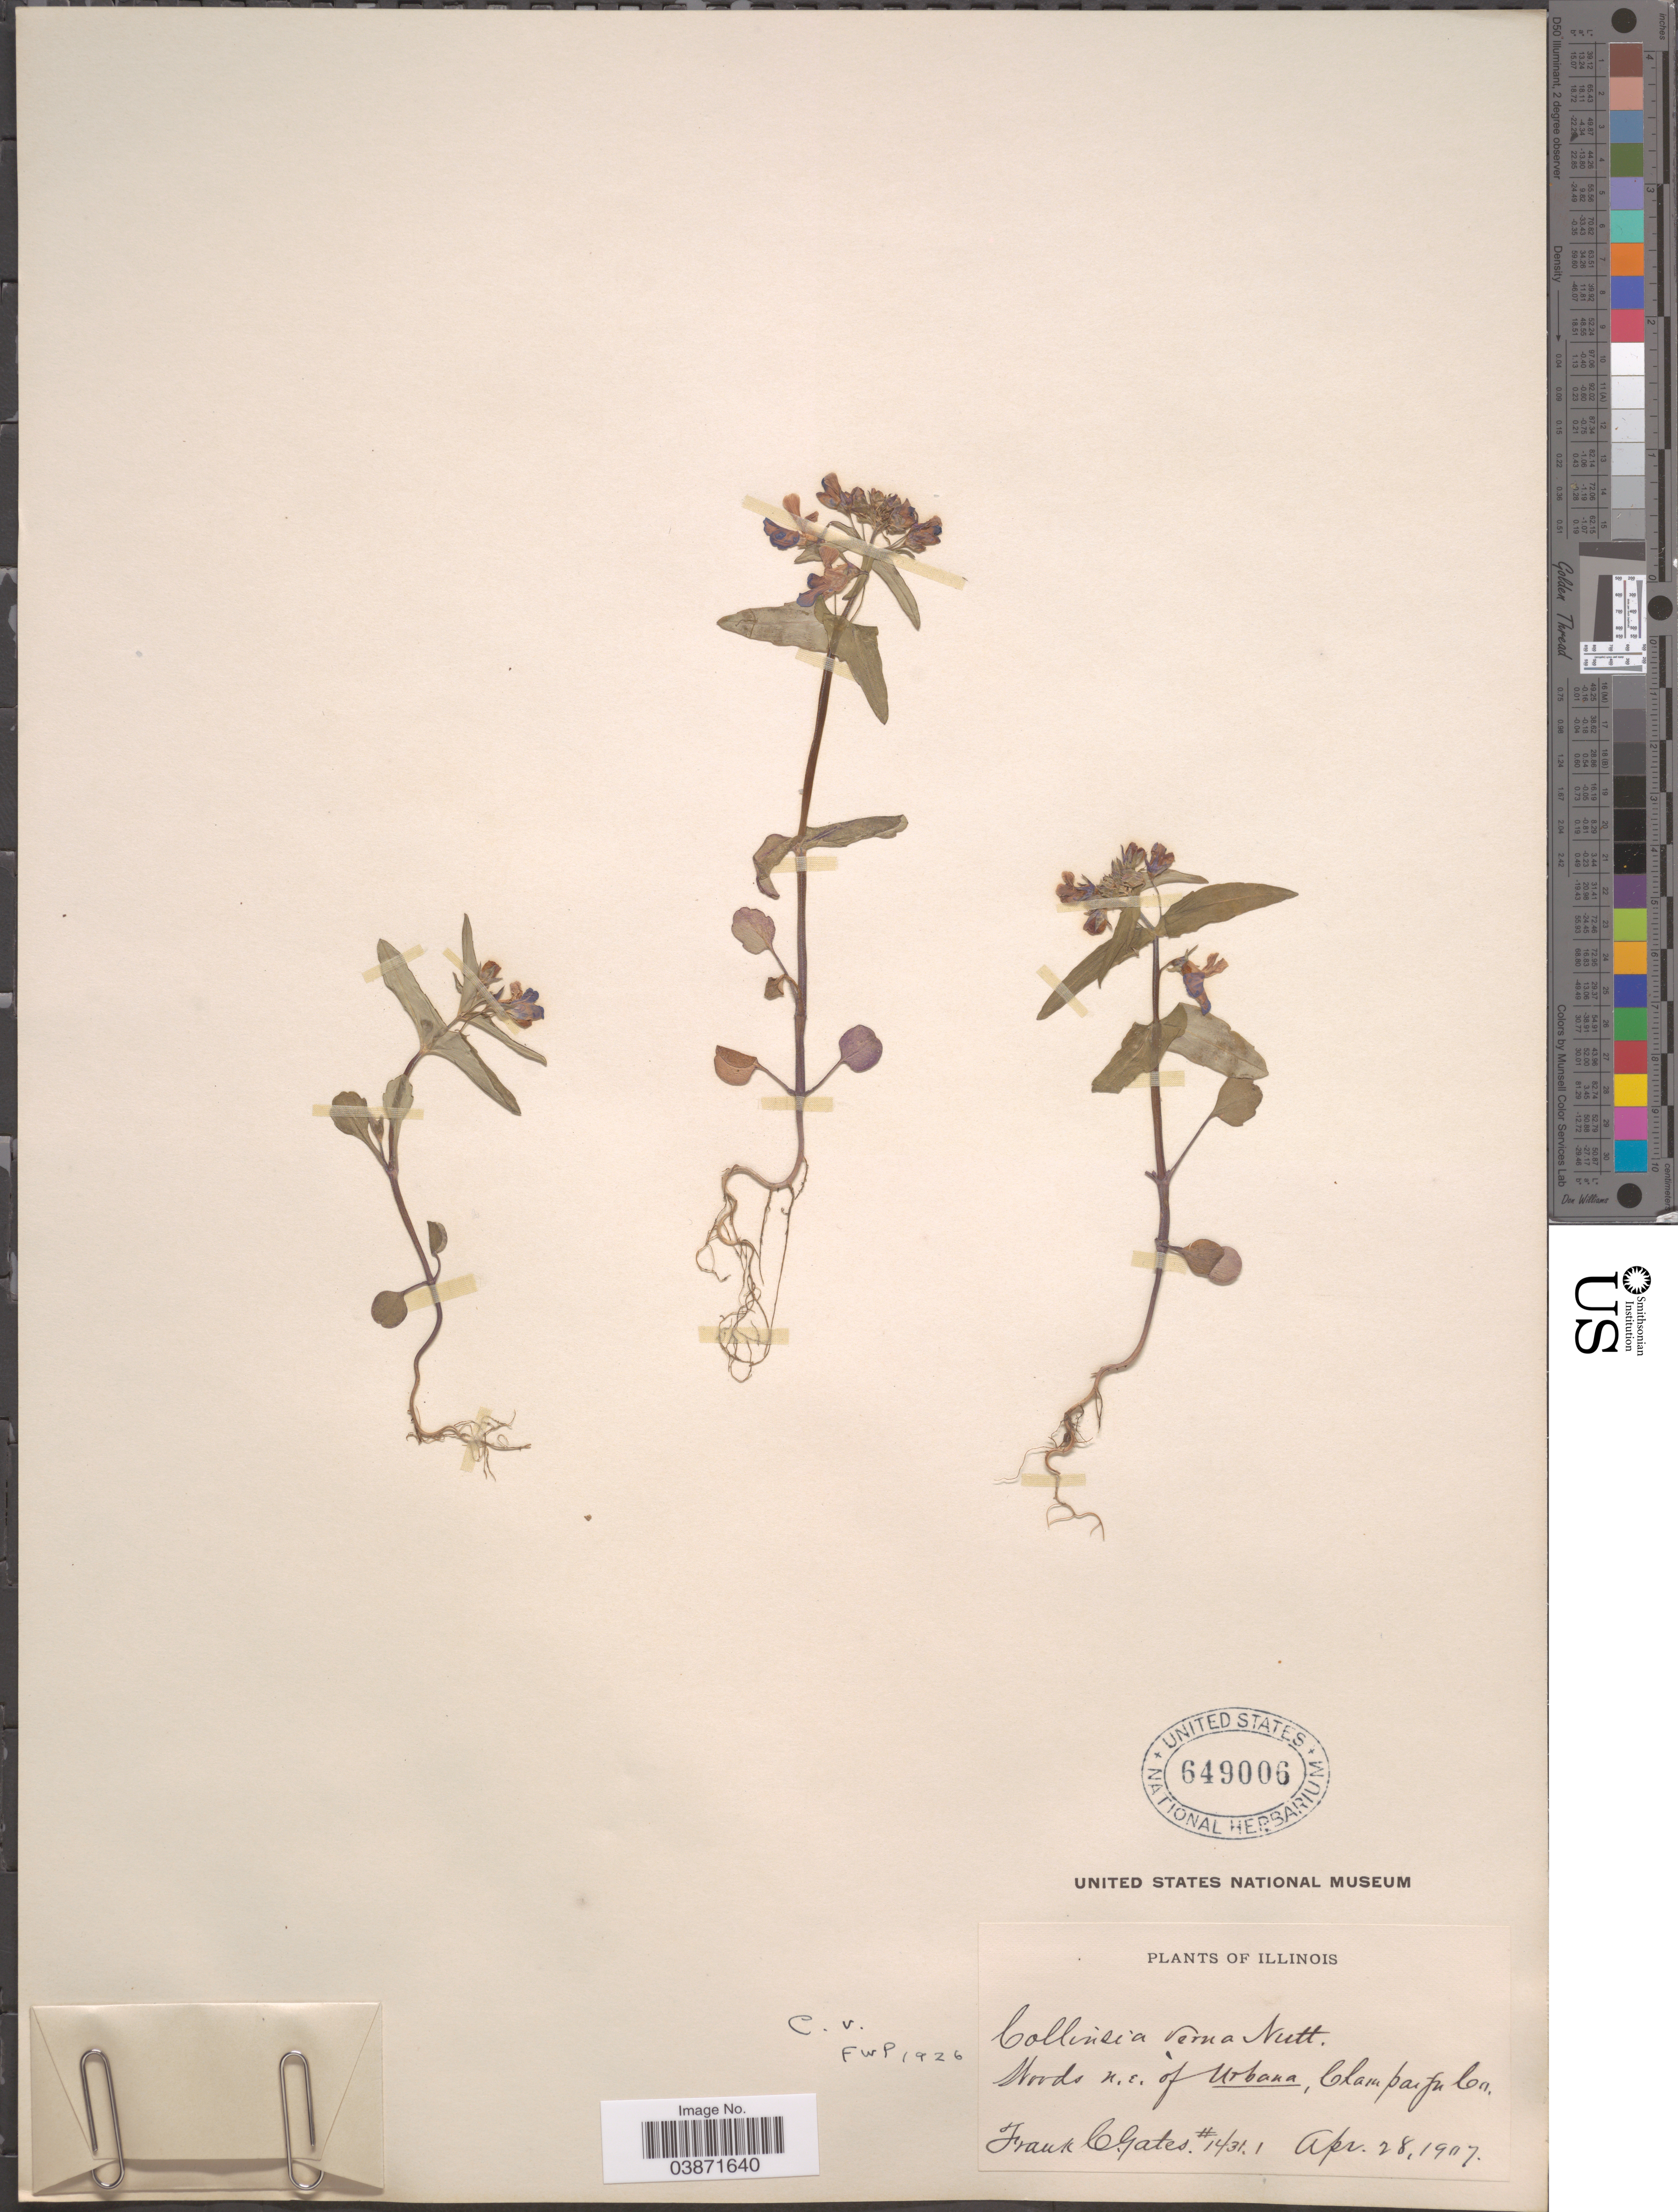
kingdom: Plantae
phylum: Tracheophyta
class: Magnoliopsida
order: Lamiales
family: Plantaginaceae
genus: Collinsia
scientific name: Collinsia verna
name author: Nutt.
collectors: F. C. Gates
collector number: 1431.1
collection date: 1907-04-28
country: United States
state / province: Illinois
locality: Woods n.e. of Urbana, Champaign Co.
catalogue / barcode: US 649006